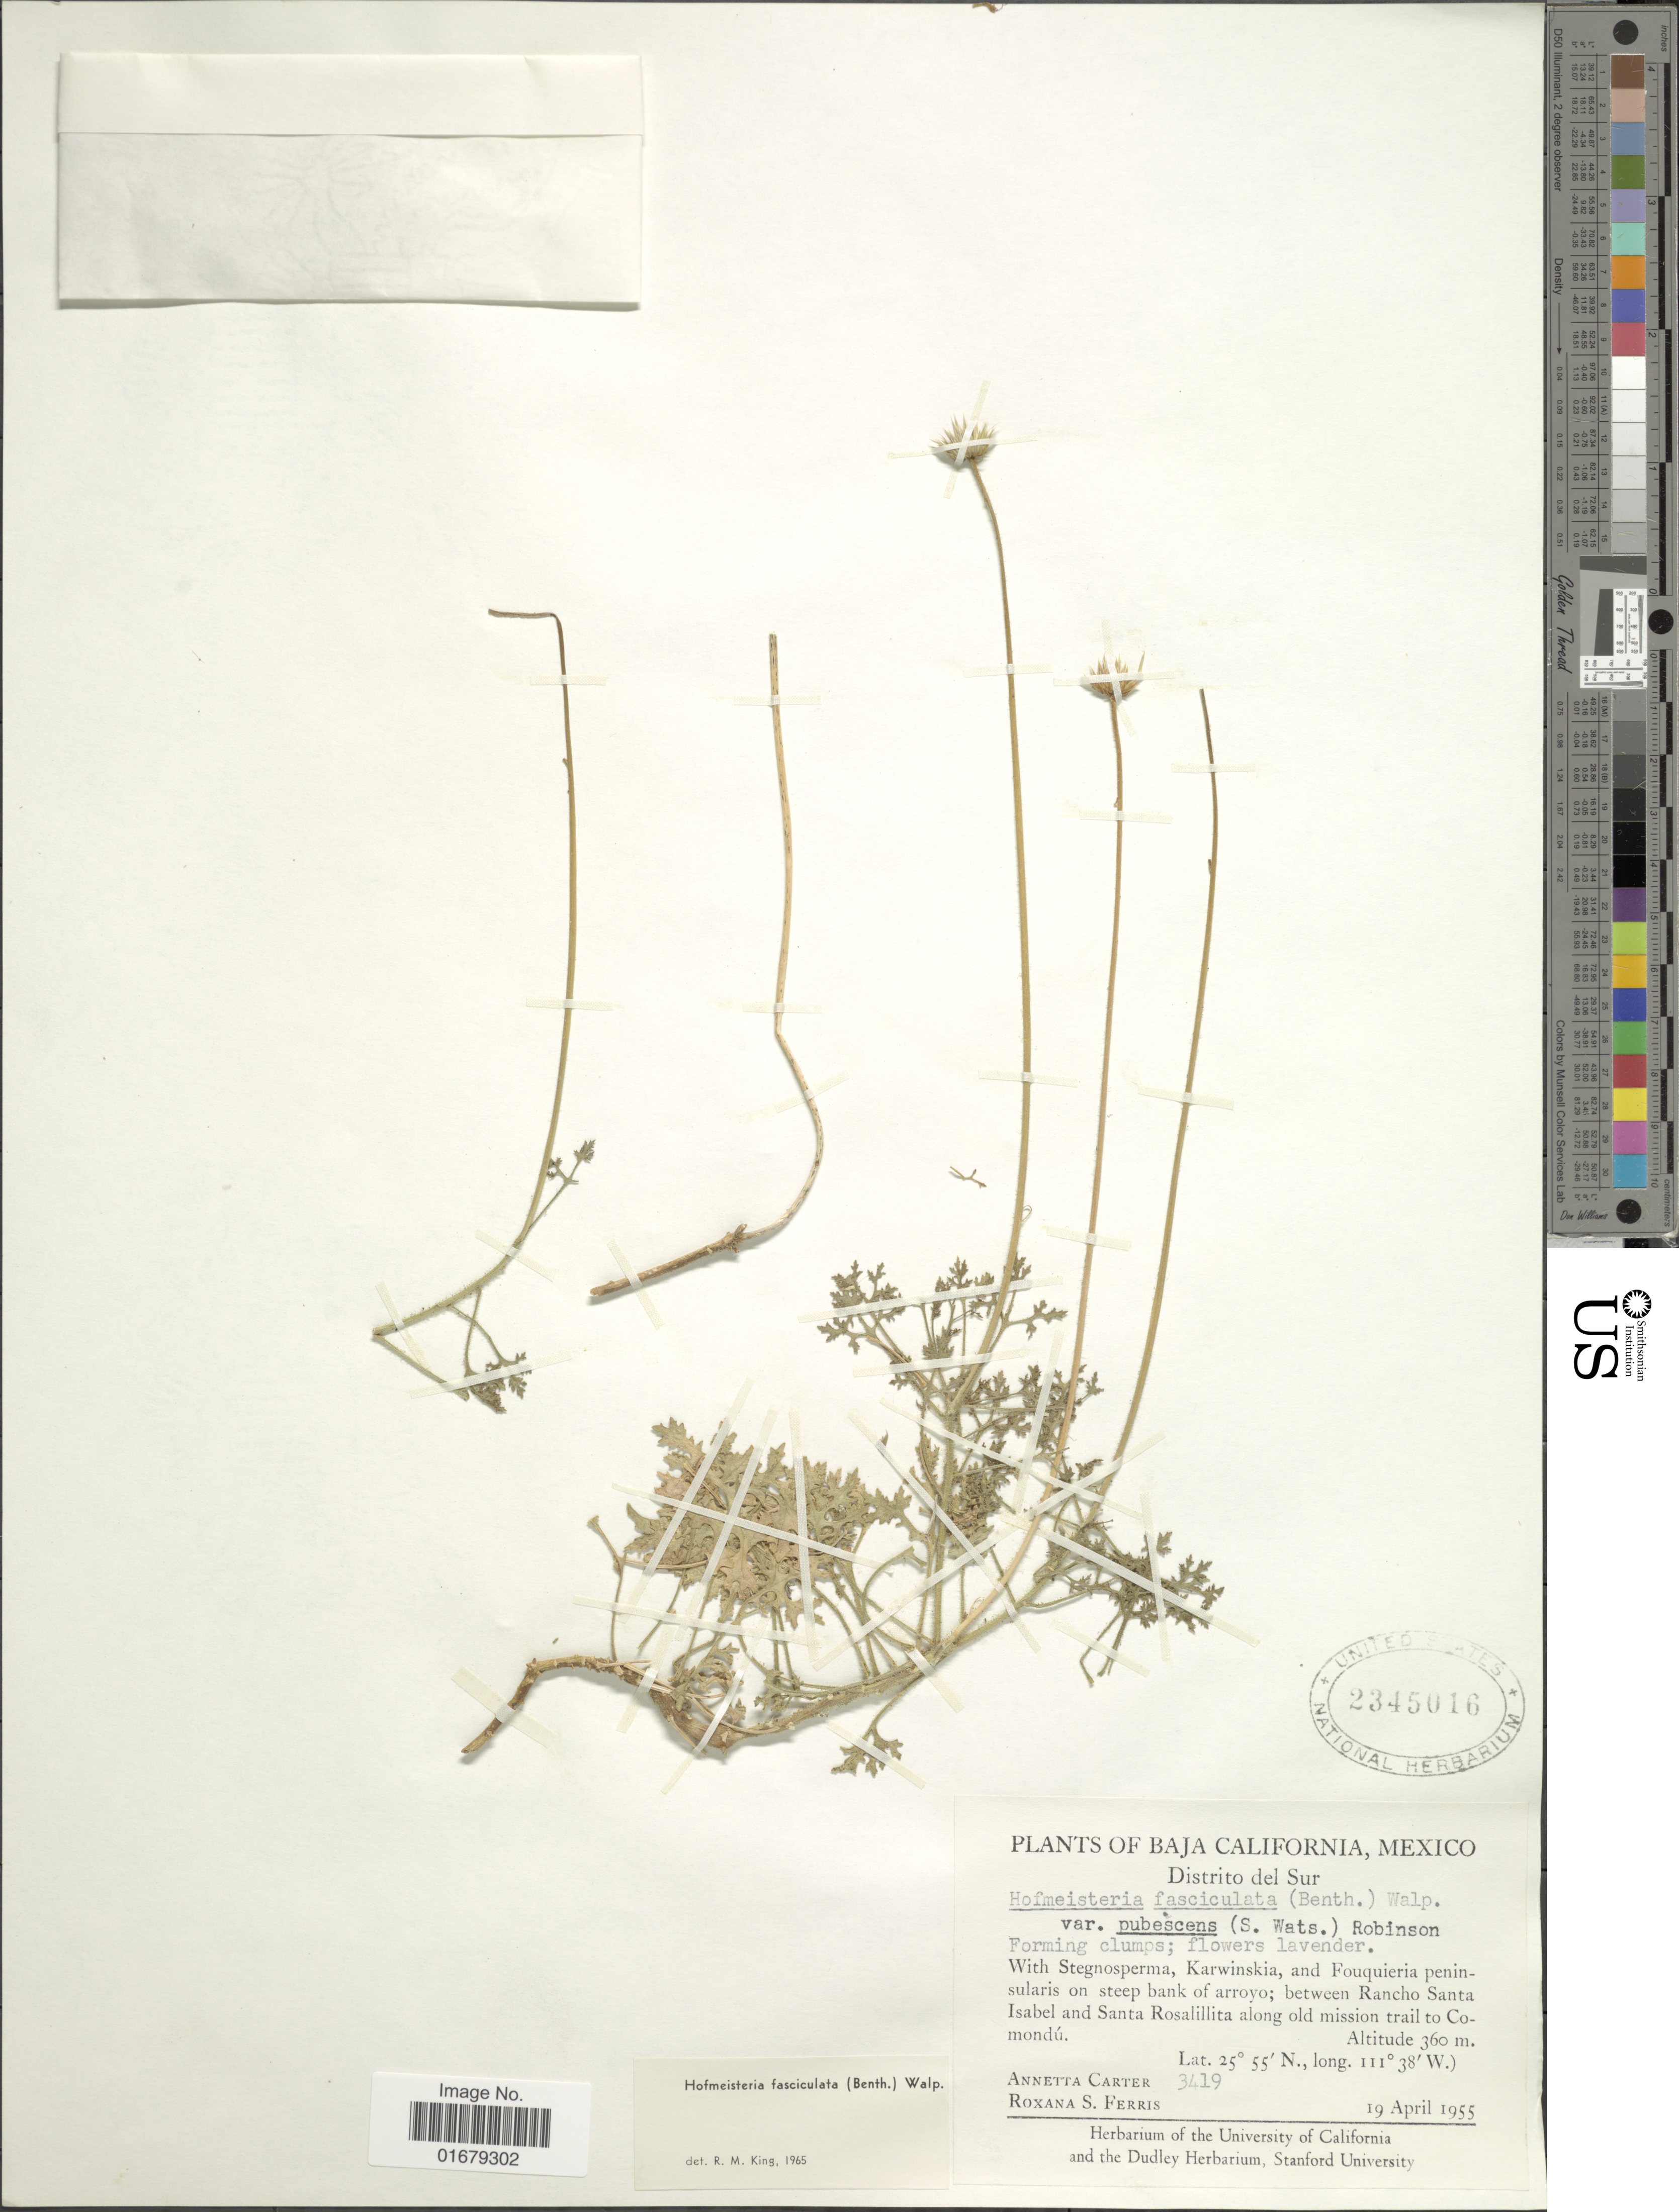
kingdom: Plantae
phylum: Tracheophyta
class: Magnoliopsida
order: Asterales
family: Asteraceae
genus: Hofmeisteria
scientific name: Hofmeisteria fasciculata var. pubescens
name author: (S. Watson) B.L. Rob.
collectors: A. Carter & R. S. Ferris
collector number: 3419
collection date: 1955-04-19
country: Mexico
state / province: Baja California Sur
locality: Distrito del Sur, on steep bank of arroyo; between Rancho Santa Isabel and Santa Rosalillita along old mission trail to Comondu.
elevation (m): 360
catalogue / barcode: US 2345016